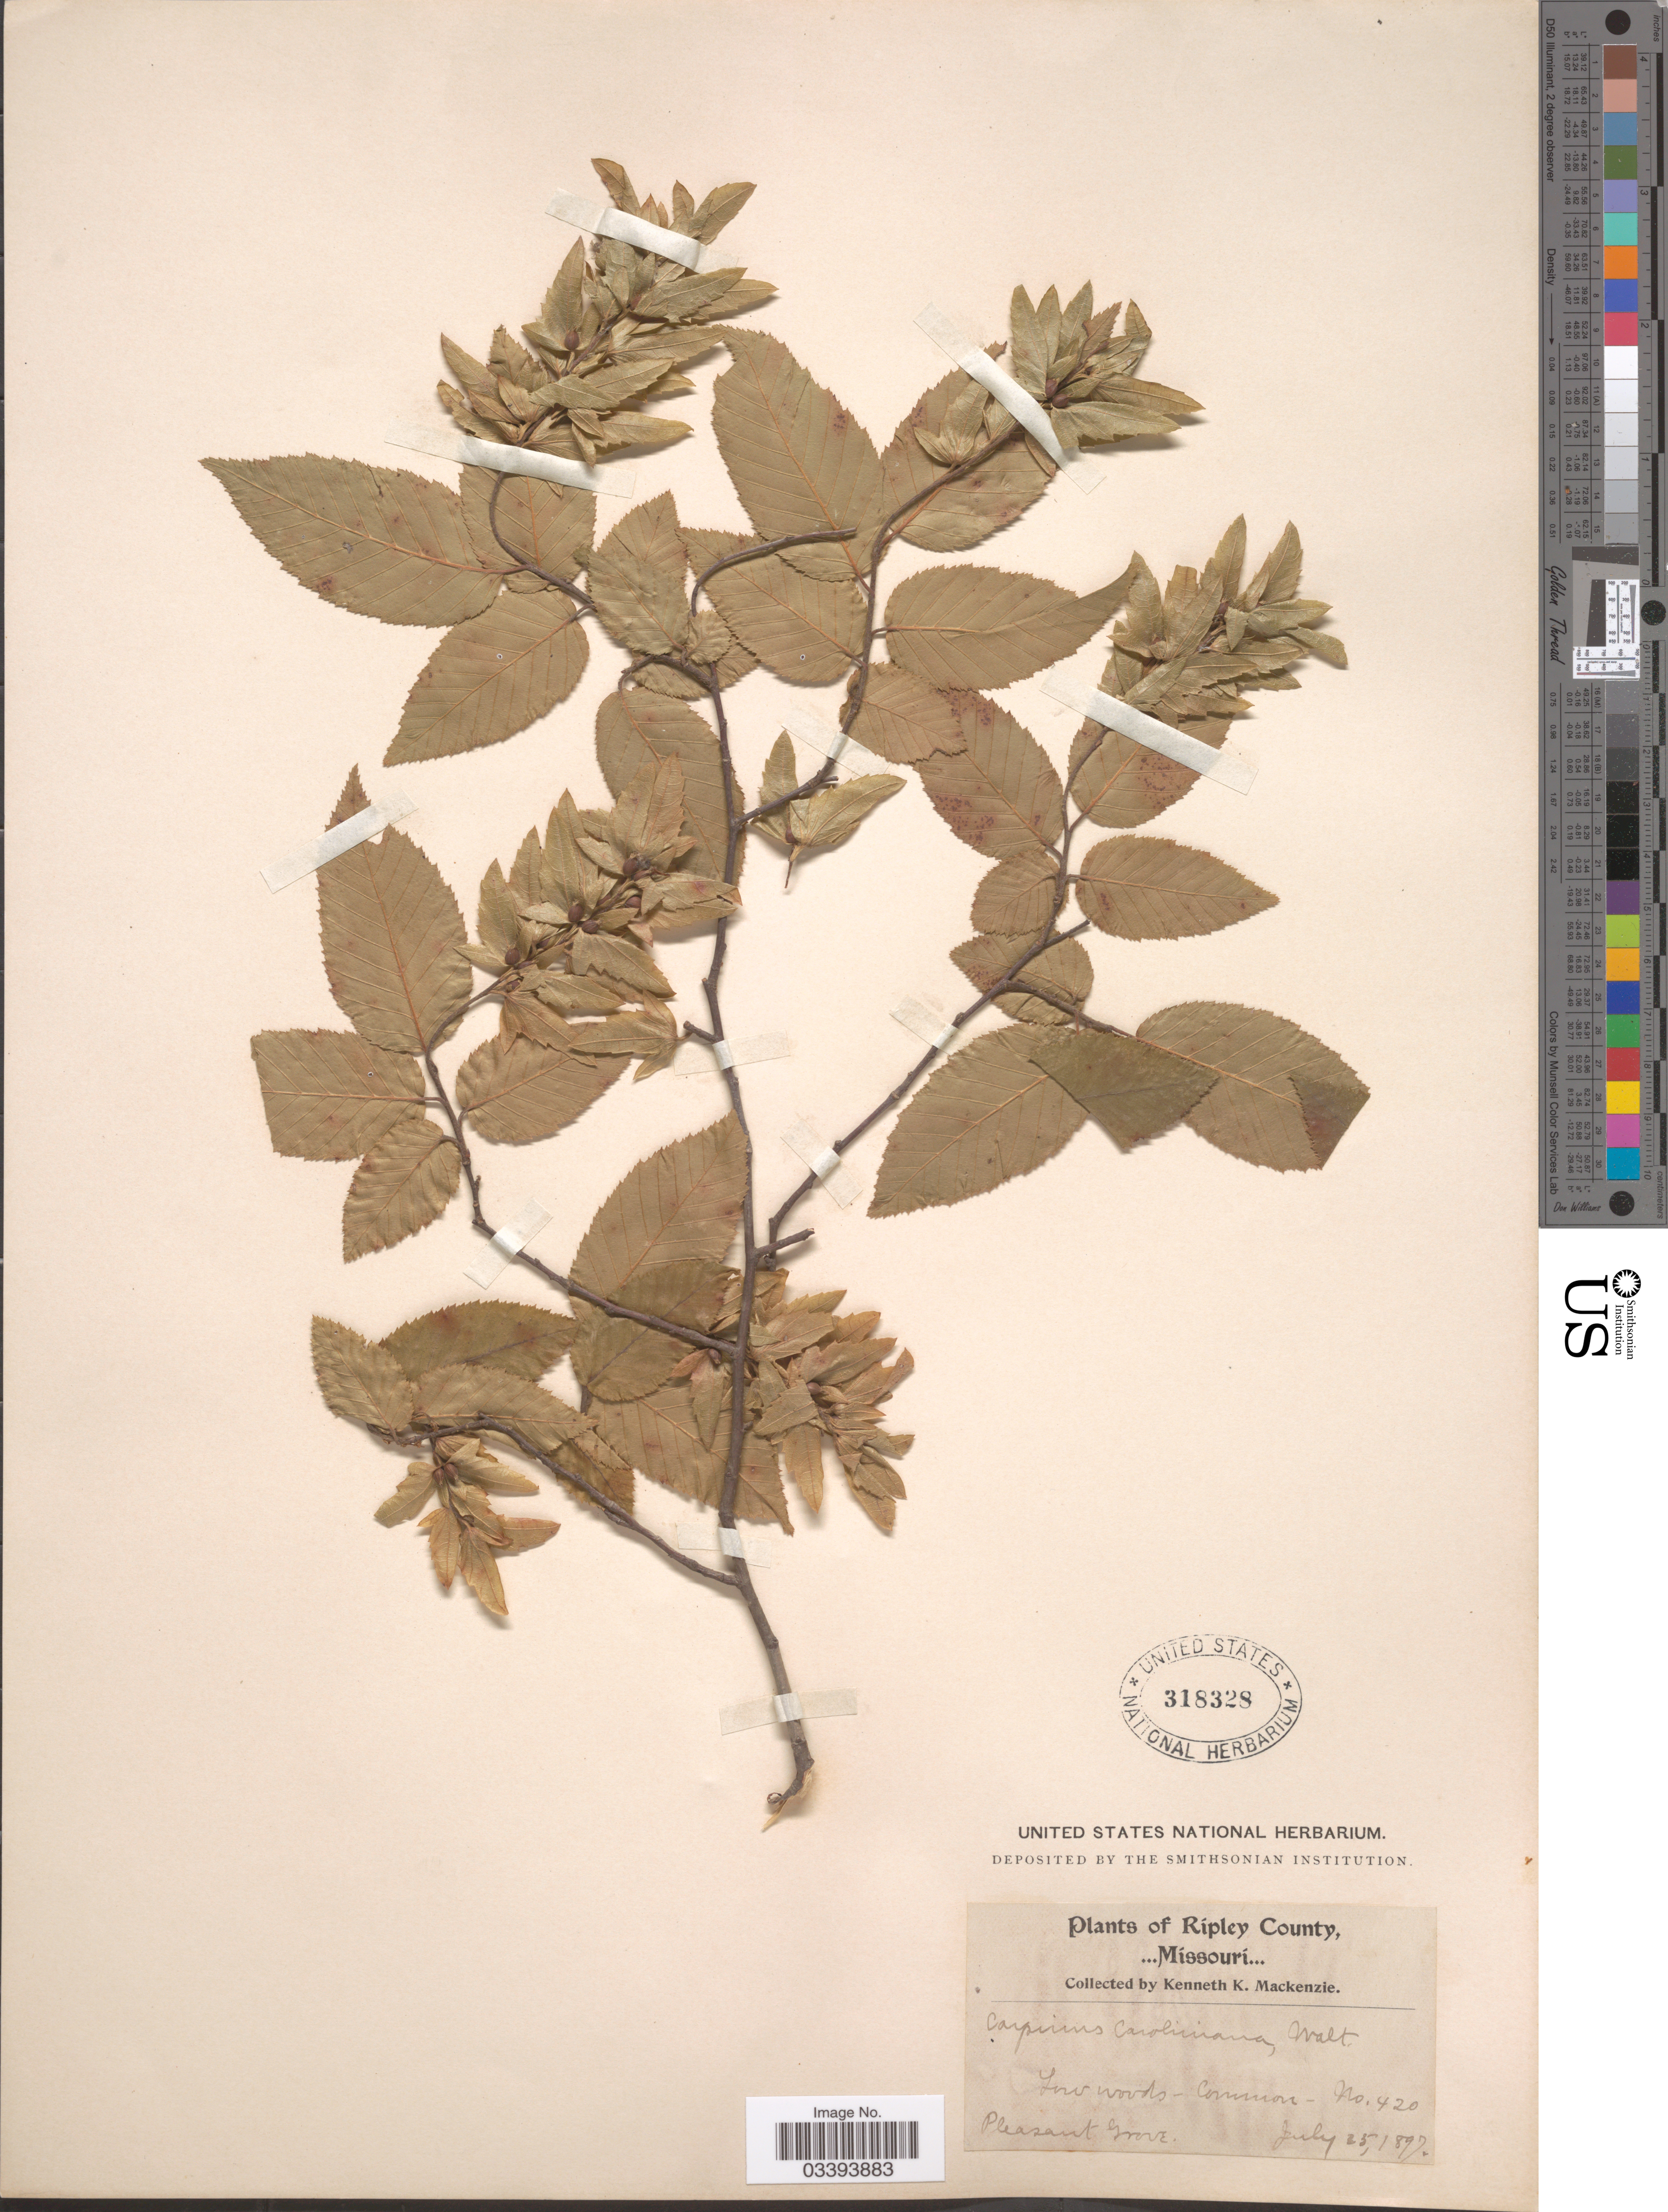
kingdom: Plantae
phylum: Tracheophyta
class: Magnoliopsida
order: Fagales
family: Betulaceae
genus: Carpinus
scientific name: Carpinus caroliniana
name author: Walter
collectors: K. K. Mackenzie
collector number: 420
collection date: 1897-07-25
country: United States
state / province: Missouri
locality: Ripley County. Pleasant Grove.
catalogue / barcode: US 318328